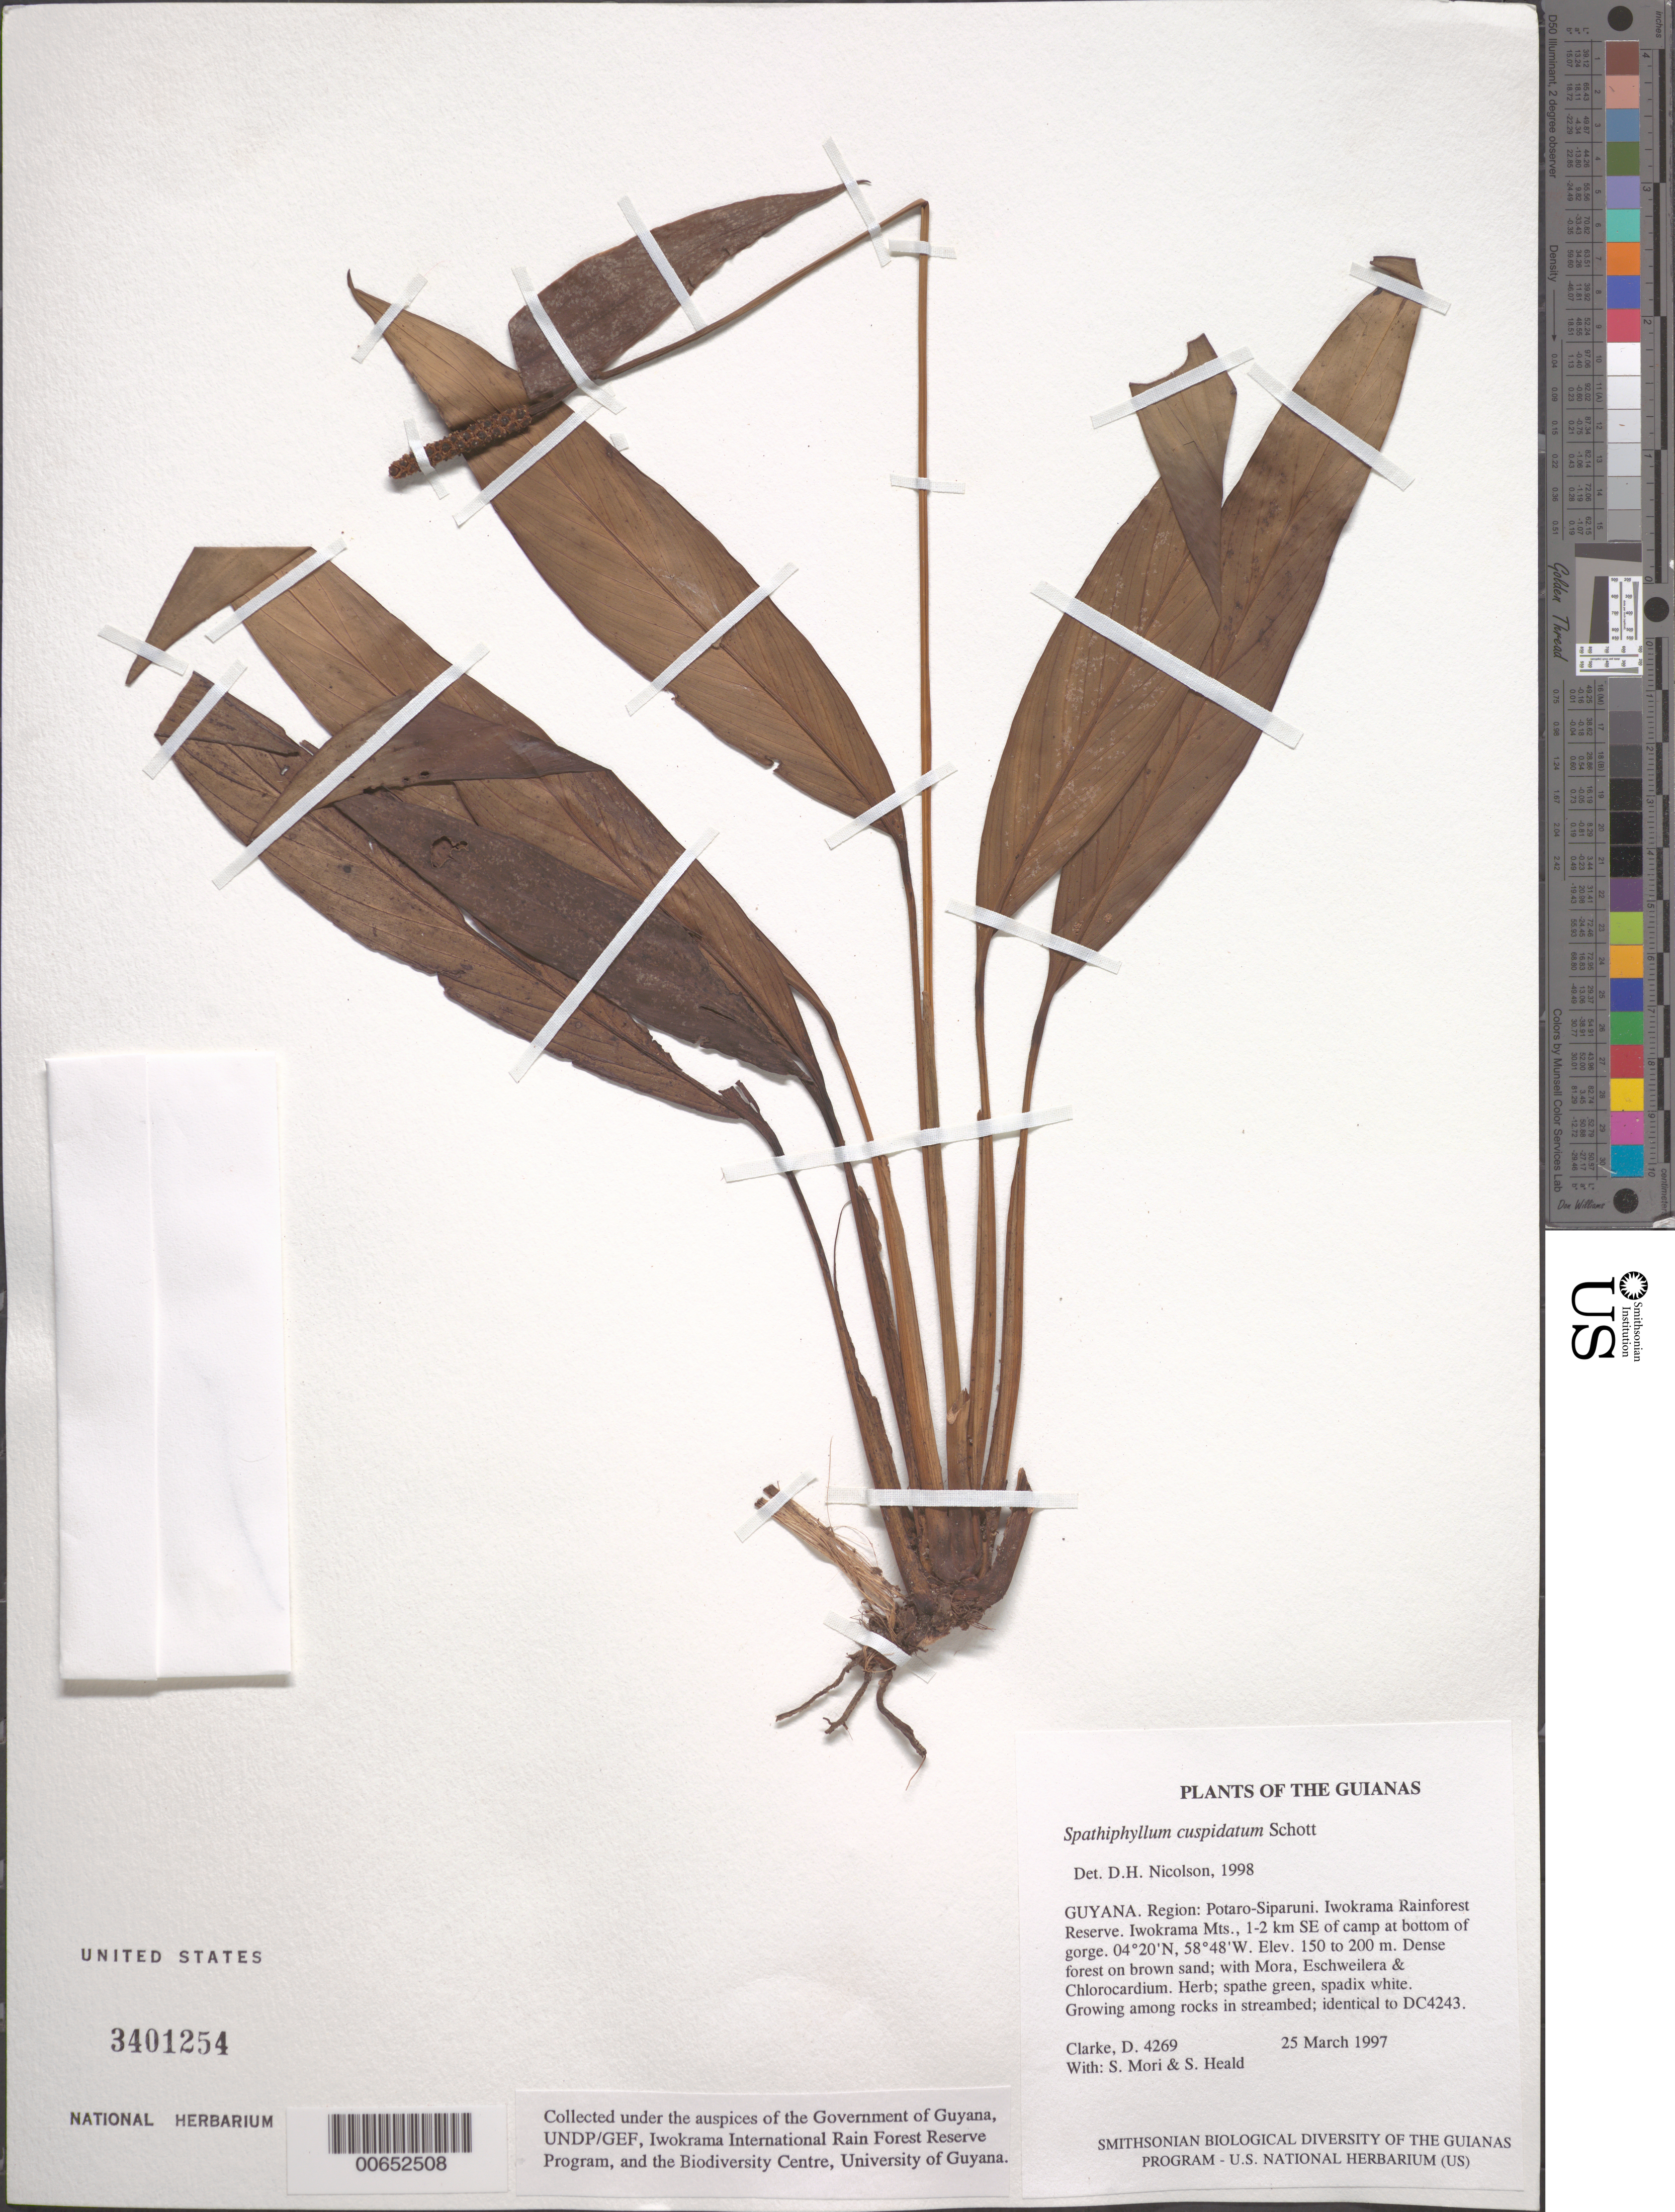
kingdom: Plantae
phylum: Tracheophyta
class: Liliopsida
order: Alismatales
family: Araceae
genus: Spathiphyllum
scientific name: Spathiphyllum cuspidatum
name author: Schott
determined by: Nicolson, Dan H.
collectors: H. D. Clarke, S. Mori & S. Heald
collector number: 4269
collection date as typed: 25 March 1997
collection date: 1997-03-25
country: Guyana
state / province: Potaro-Siparuni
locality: Iwokrama Rainforest Reserve. Iwokrama Mts., 1-2 km SE of camp at bottom of gorge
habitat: Dense forest on brown sand; with Mora, Eschweilera & Chlorocardium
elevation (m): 150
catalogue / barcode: US 3401254